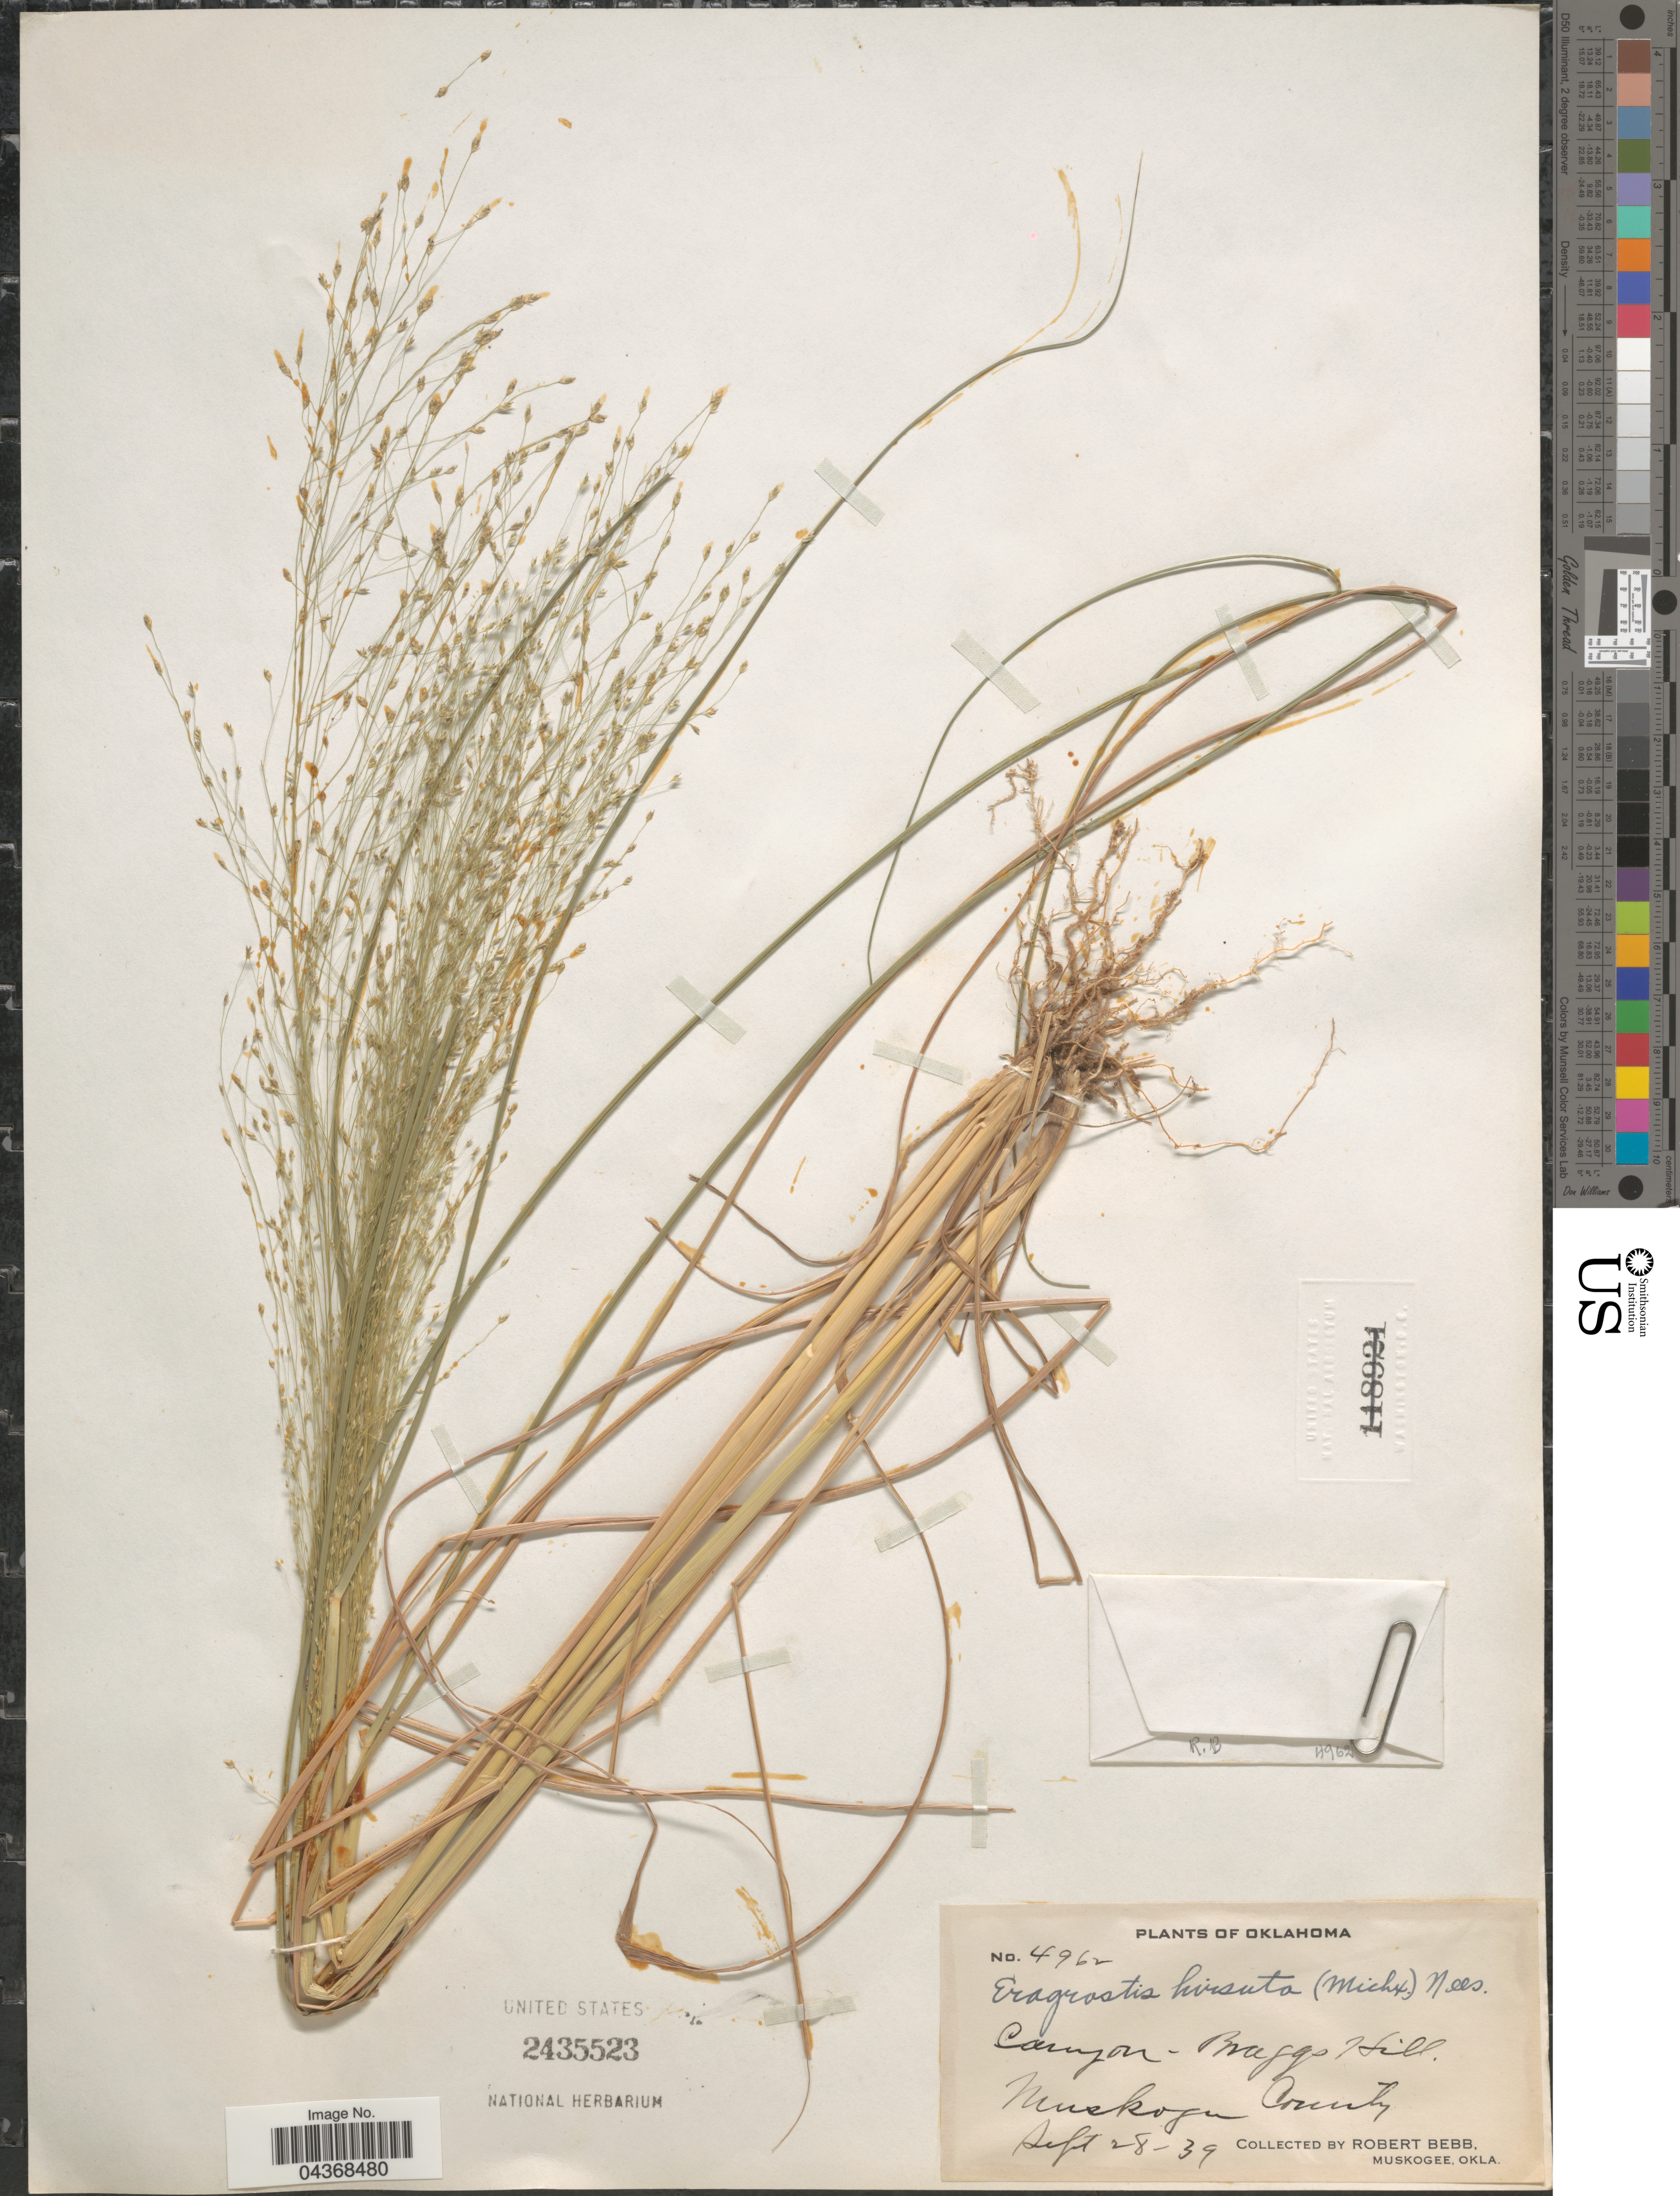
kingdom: Plantae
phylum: Tracheophyta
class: Liliopsida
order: Poales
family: Poaceae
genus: Eragrostis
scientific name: Eragrostis hirsuta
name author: (Michx.) Nees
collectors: R. Bebb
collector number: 4962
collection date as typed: Transcribed d/m/y: 28/9/39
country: United States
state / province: Oklahoma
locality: Canyon - Braggs Hill. Muskogee County.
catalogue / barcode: US 2435523